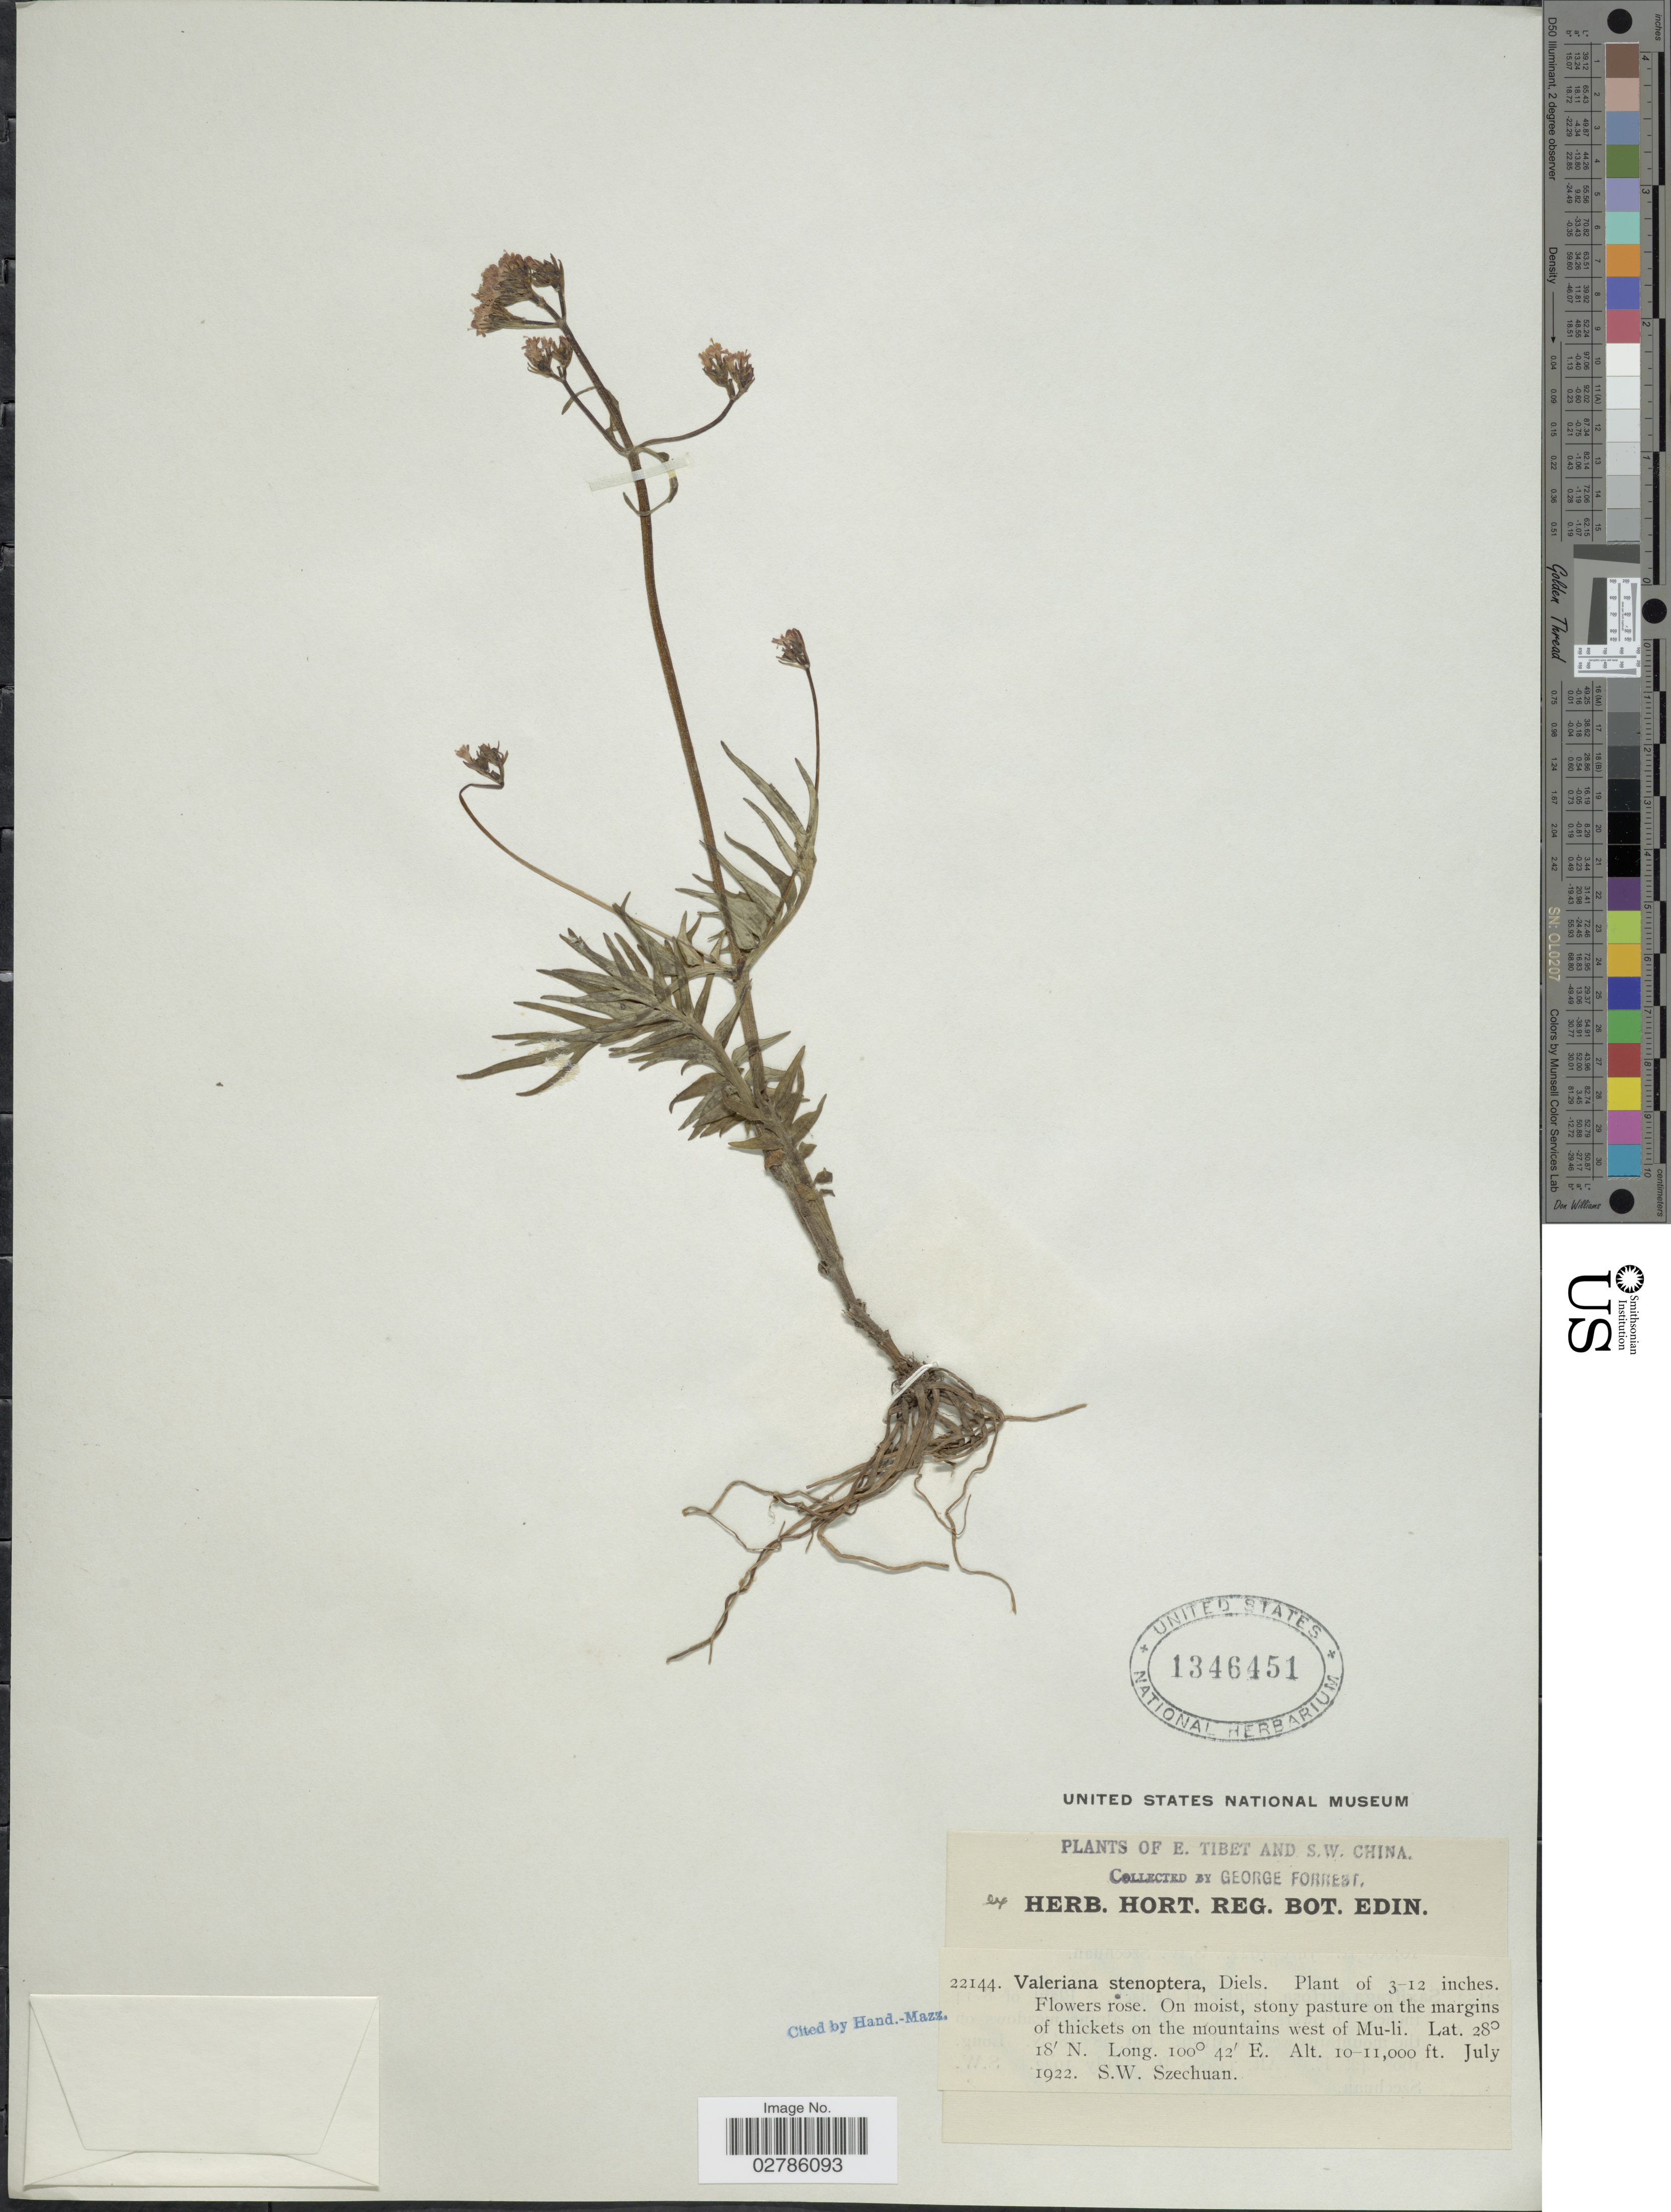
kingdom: Plantae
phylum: Tracheophyta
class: Magnoliopsida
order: Dipsacales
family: Caprifoliaceae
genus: Valeriana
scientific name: Valeriana stenoptera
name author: Diels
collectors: G. Forrest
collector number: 22144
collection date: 1922-07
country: China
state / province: Sichuan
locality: E. Tibet and S.W. China. On moist, stony pasture on the margins of thickets on the mountains west of Mu-li. S.W. Szechuan.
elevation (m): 3048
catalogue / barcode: US 1346451